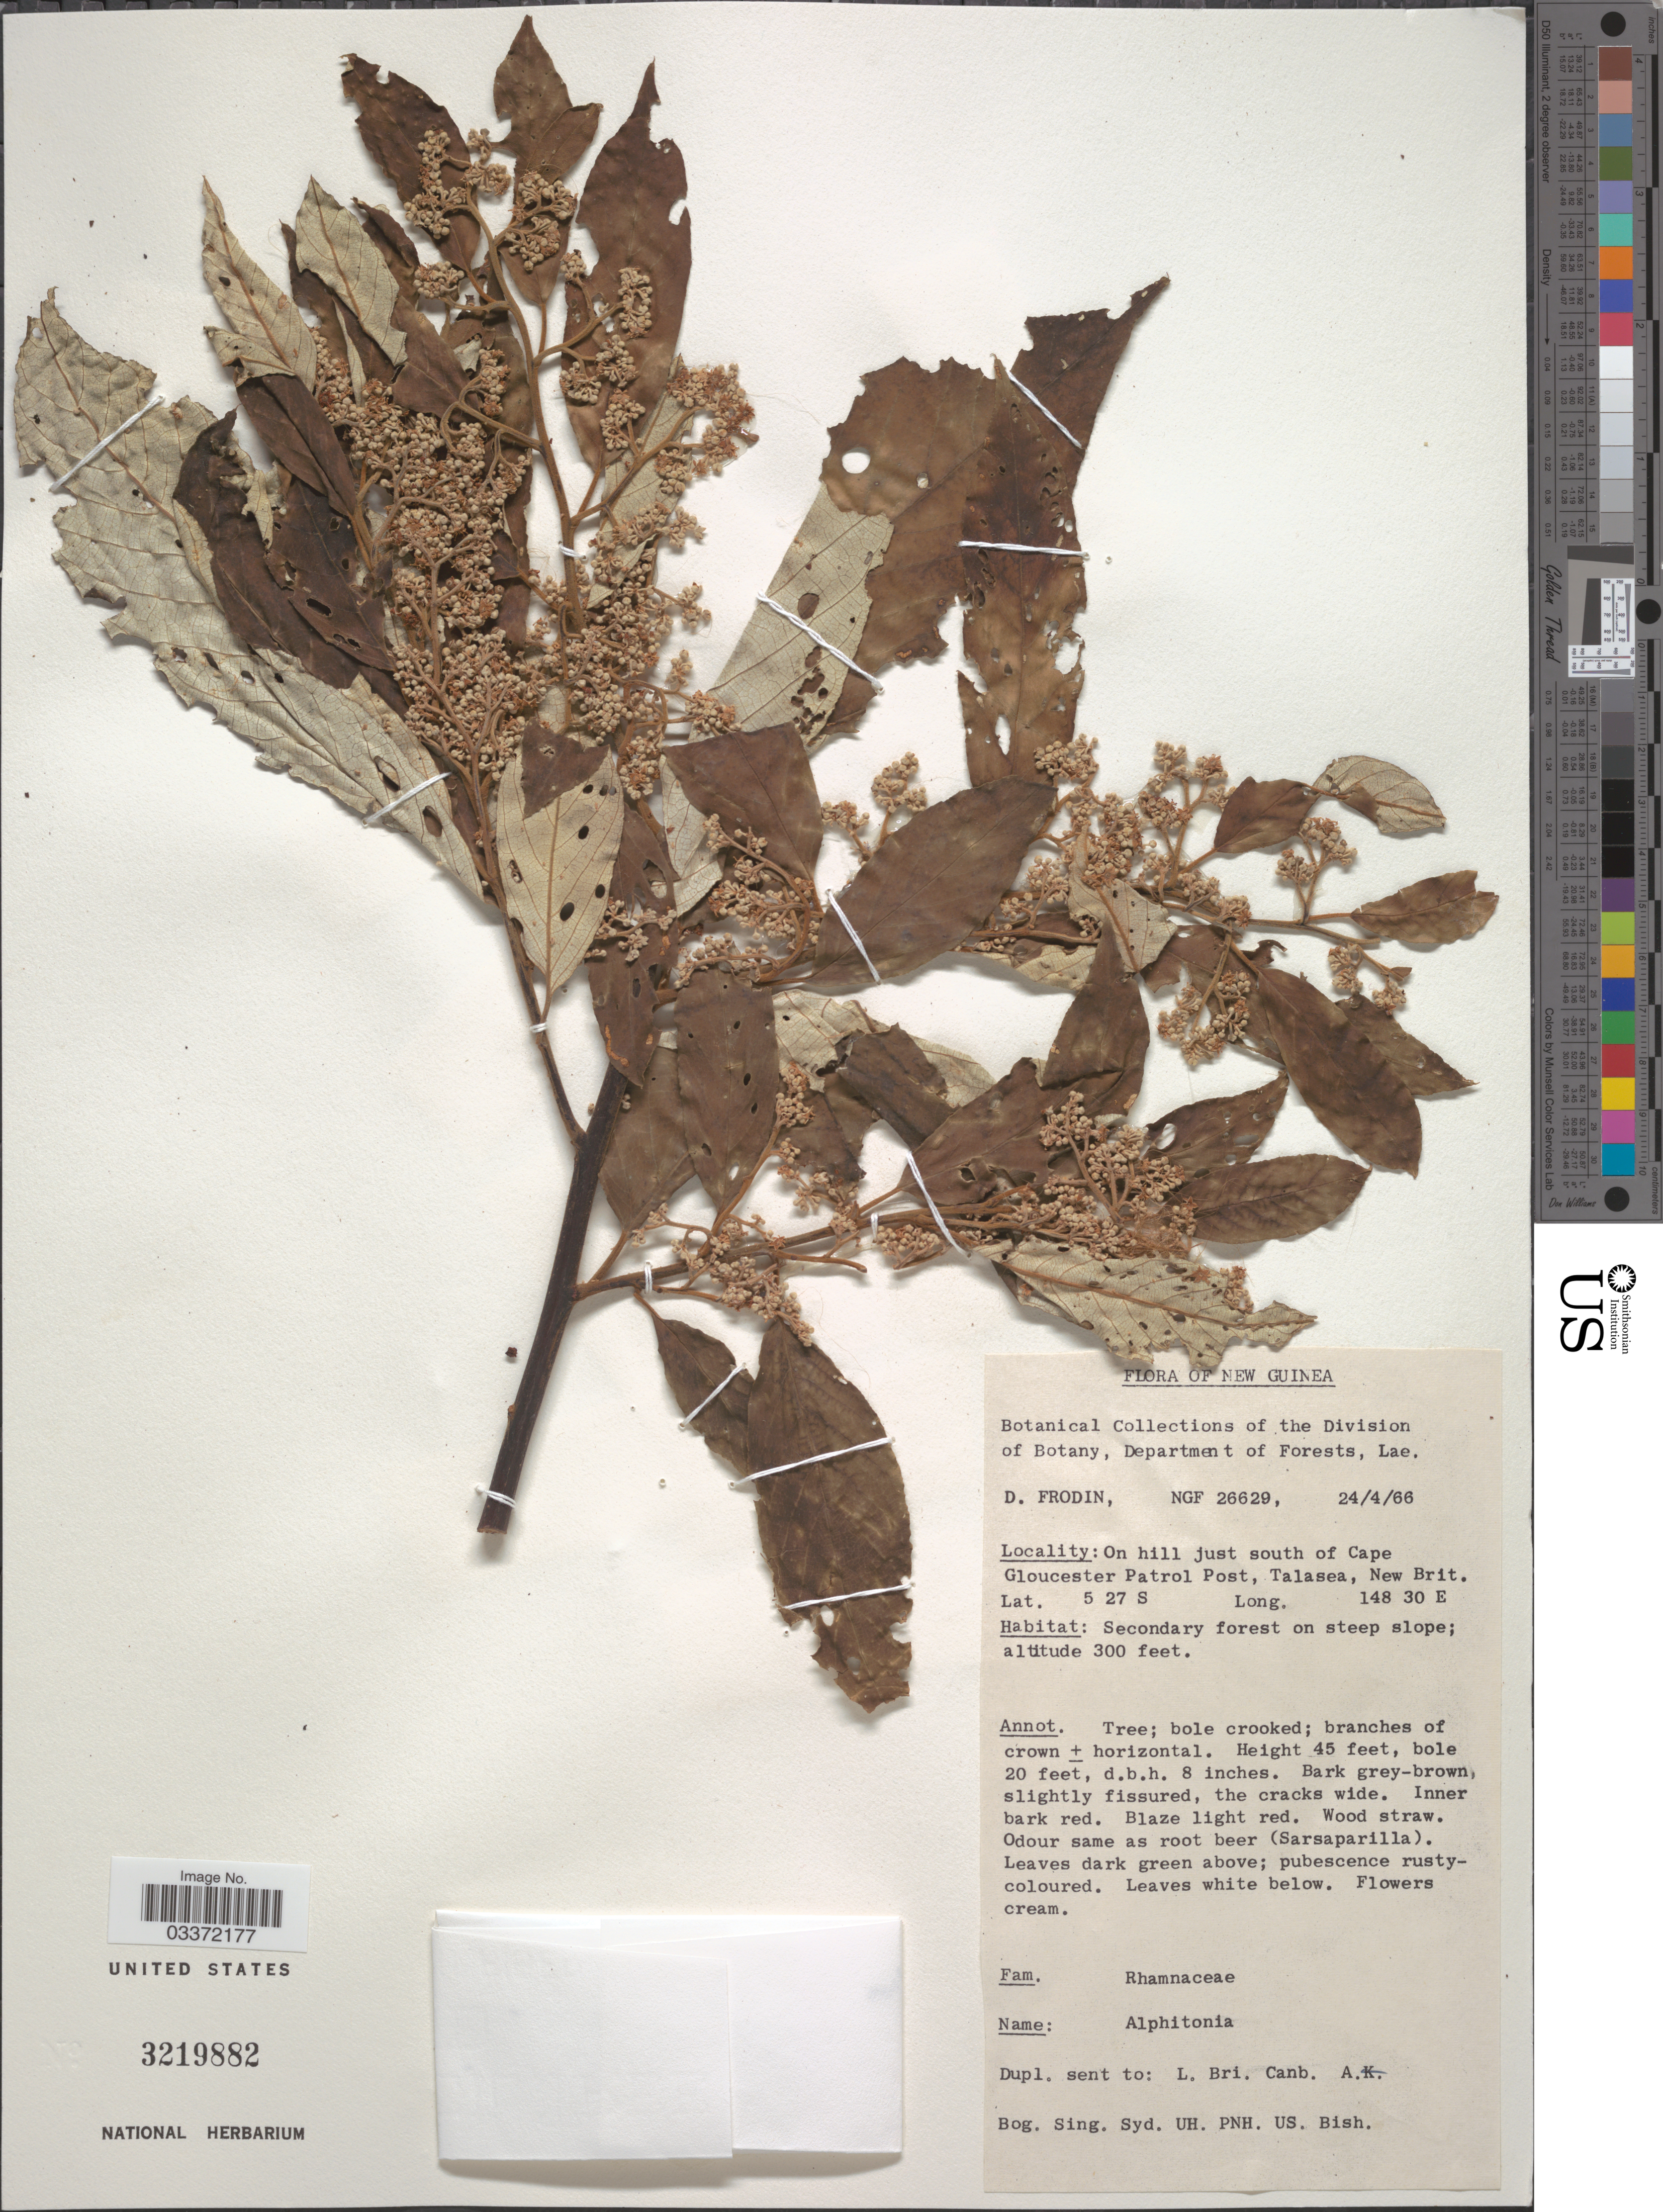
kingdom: Plantae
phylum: Tracheophyta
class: Magnoliopsida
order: Rosales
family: Rhamnaceae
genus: Alphitonia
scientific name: Alphitonia sp.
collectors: D. G. Frodin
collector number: NGF26629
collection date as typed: Transcribed d/m/y: 24/4/66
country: Papua New Guinea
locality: New Guinea, On hill just south of Cape Gloucester Patrol Post, Talasea, New Brit.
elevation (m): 91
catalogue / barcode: US 3219882